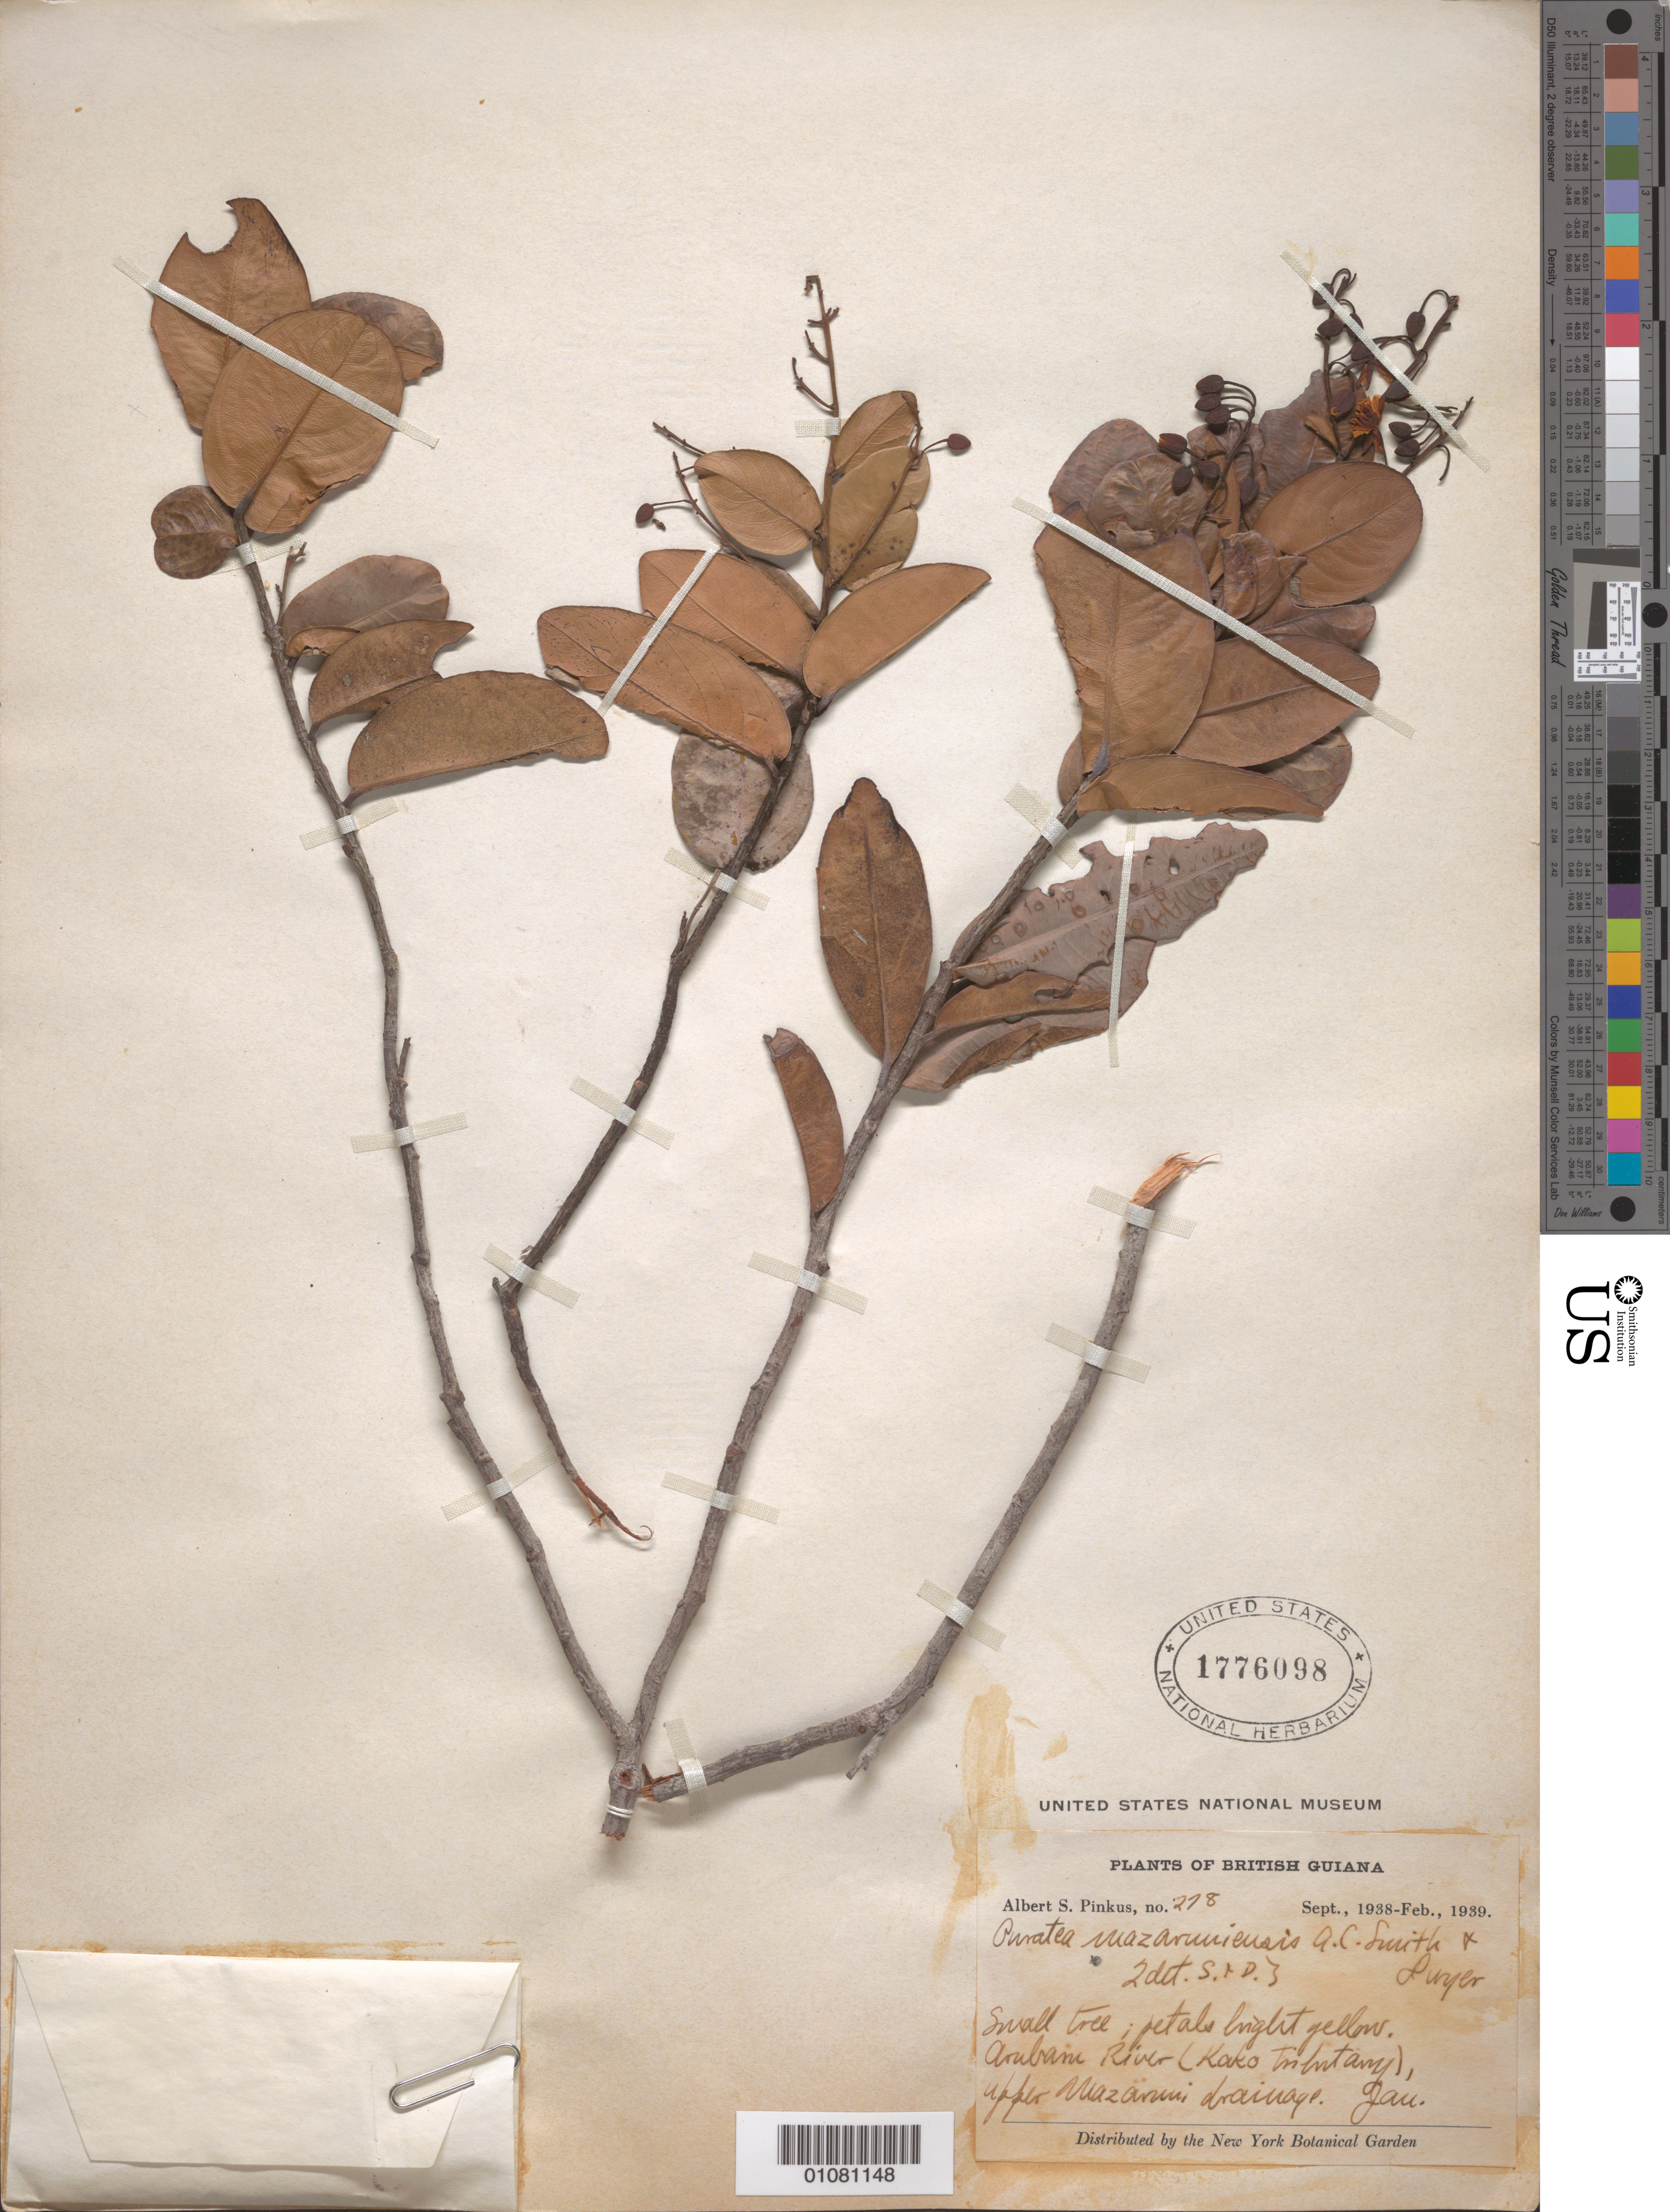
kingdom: Plantae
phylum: Tracheophyta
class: Magnoliopsida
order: Malpighiales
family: Ochnaceae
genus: Ouratea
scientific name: Ouratea mazaruniensis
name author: A.C. Sm. & Dwyer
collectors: A. Pinkus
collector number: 278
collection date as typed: Jan-39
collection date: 1939-01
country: Guyana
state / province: Cuyuni-Mazaruni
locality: Arabaru R. (Kako trib.), upper Mazaruni drainage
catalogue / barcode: US 1776098